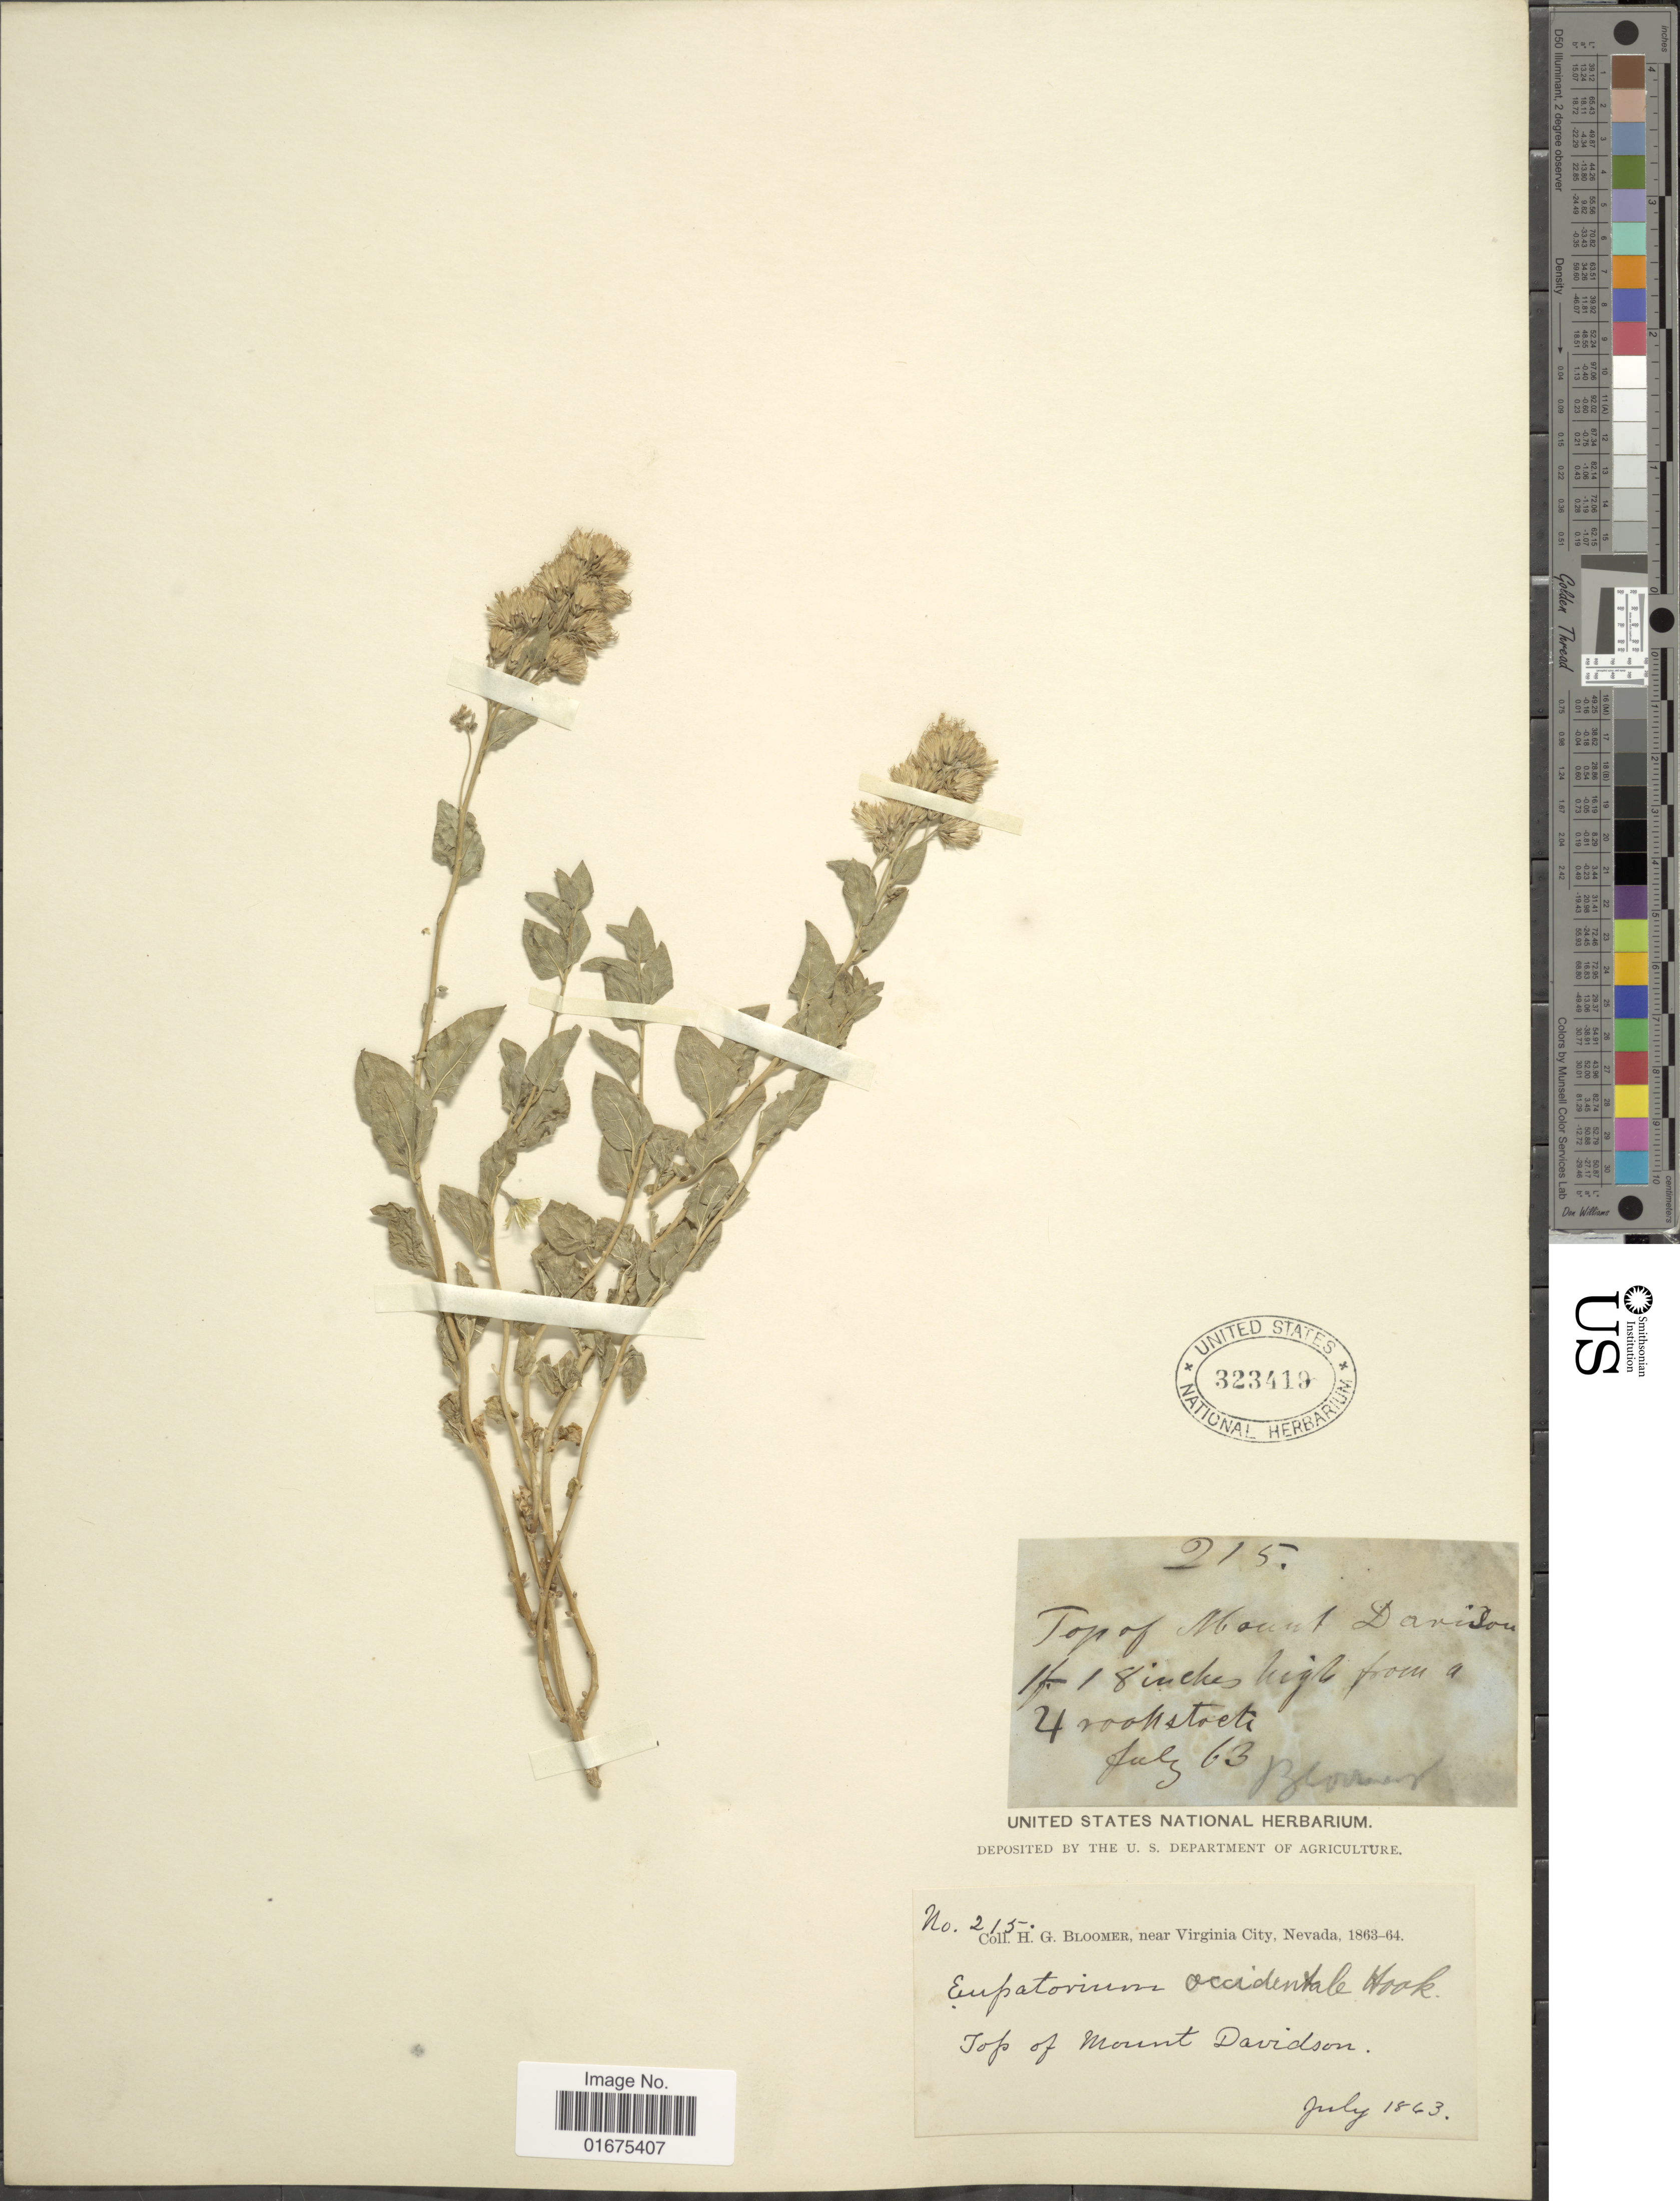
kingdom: Plantae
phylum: Tracheophyta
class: Magnoliopsida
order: Asterales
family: Asteraceae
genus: Ageratina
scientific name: Ageratina occidentalis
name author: (Hook.) R.M. King & H. Rob.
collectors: H. Bloomer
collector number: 215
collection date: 1863-07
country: United States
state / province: Nevada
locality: Near Virginia City, Top of Mount Davidson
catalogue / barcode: US 323419